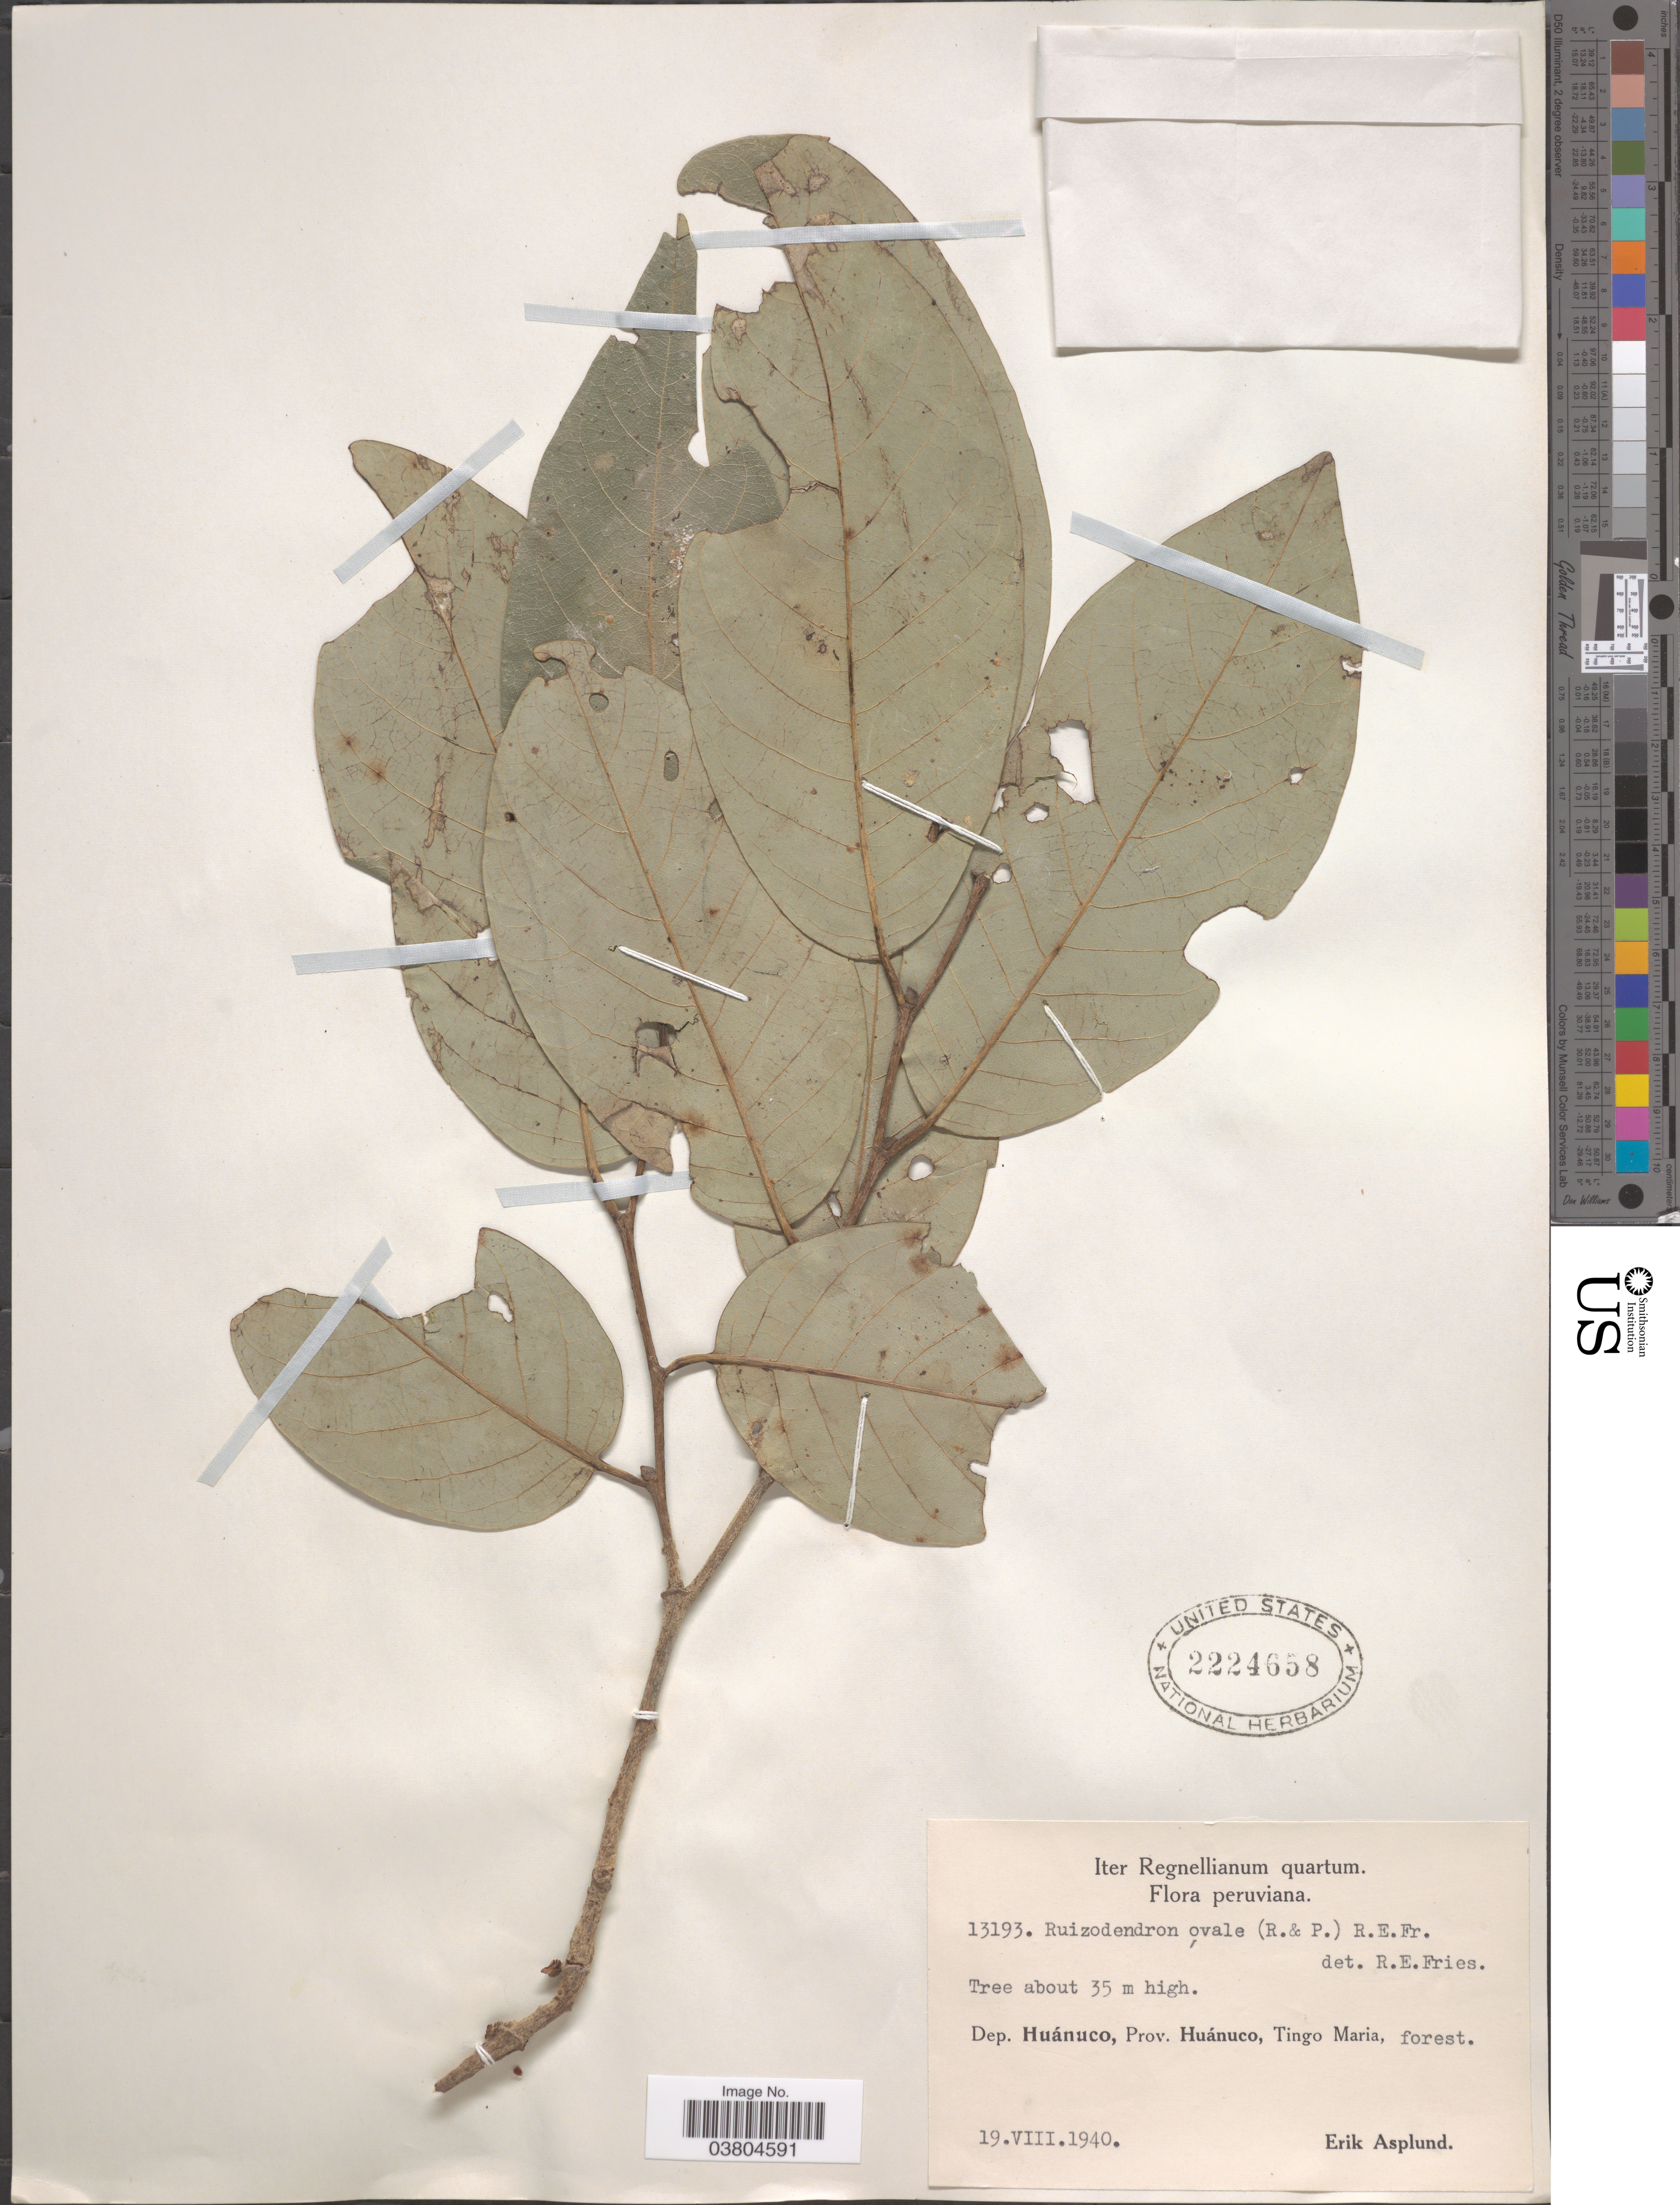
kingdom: Plantae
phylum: Tracheophyta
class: Magnoliopsida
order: Magnoliales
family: Annonaceae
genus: Ruizodendron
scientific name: Ruizodendron ovale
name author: (Ruiz & Pav.) R.E. Fr.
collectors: E. Asplund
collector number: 13193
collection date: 1940-08-19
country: Peru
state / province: Huánuco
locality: Dep. Huánuco, Prov. Huánuco, Tingo Maria, forest.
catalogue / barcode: US 2224658